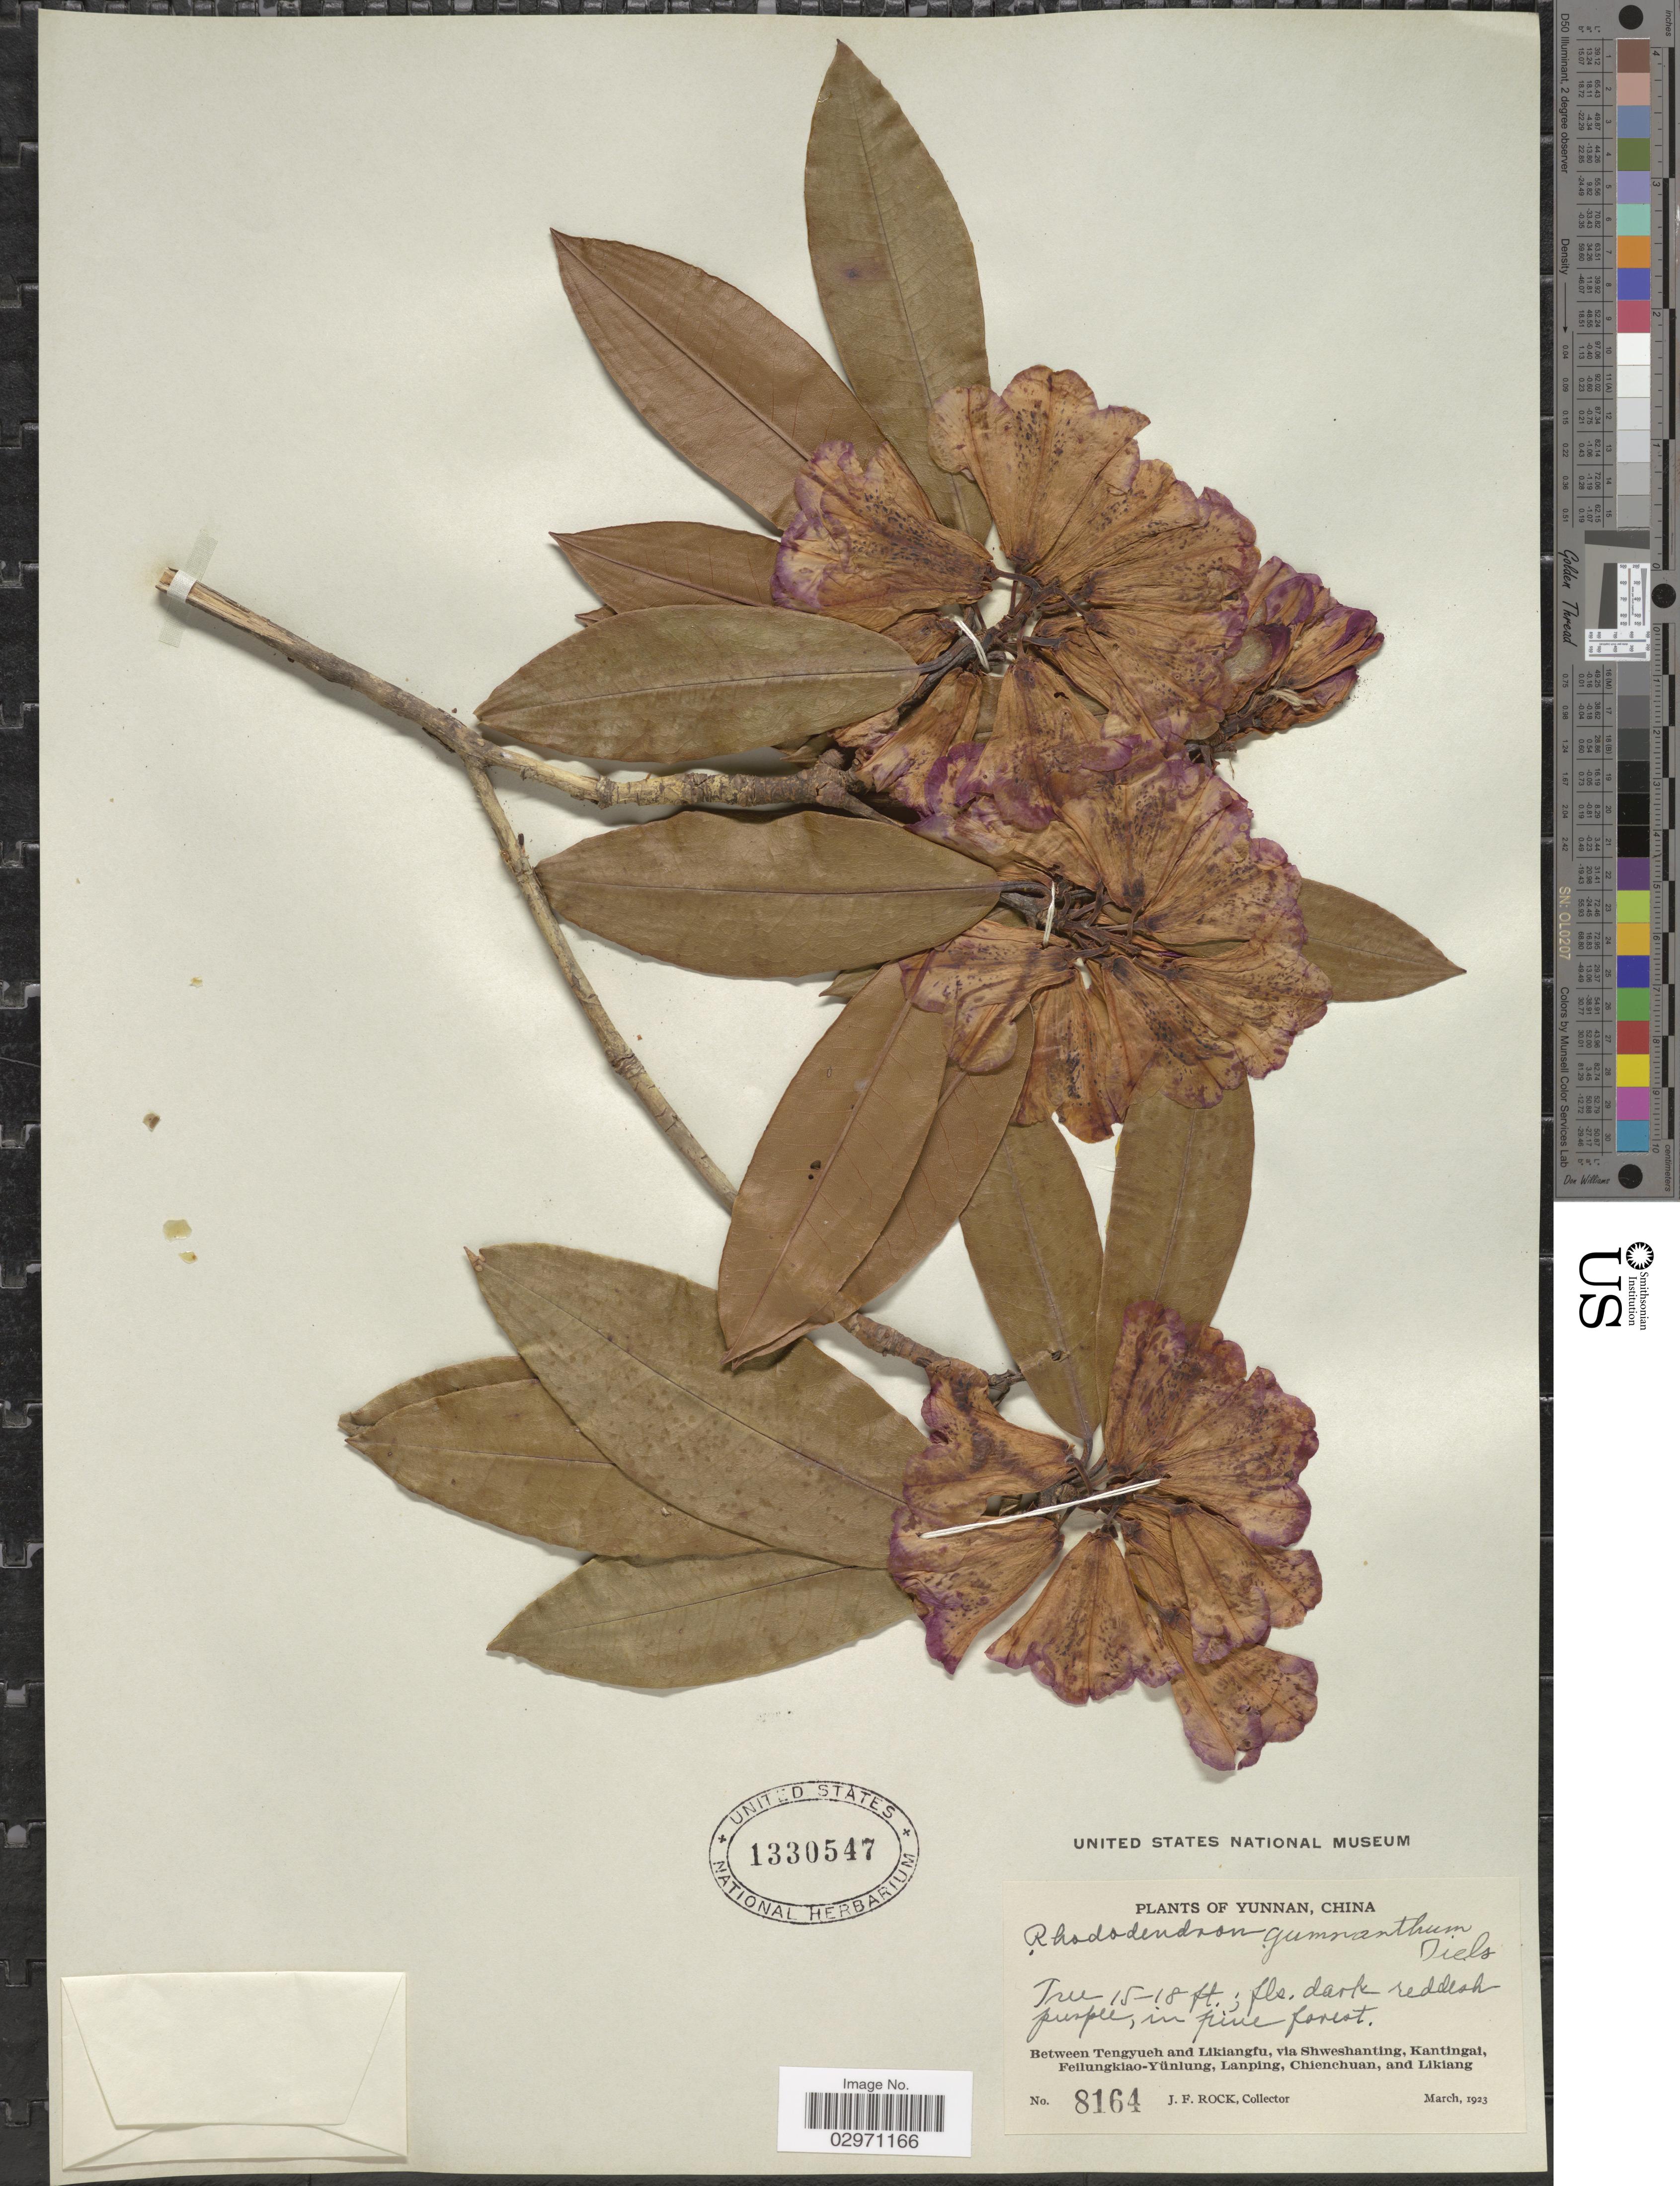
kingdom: Plantae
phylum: Tracheophyta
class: Magnoliopsida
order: Ericales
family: Ericaceae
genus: Rhododendron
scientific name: Rhododendron gymnanthum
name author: Diels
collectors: J. Rock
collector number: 8164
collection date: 1923-03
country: China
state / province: Yunnan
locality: Between Tengyueh and Likiangfu, via Shweshanting, Kantingai, Feilungkiao-Yünlung, Lanping, Chienchuan, and Likiang.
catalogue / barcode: US 1330547